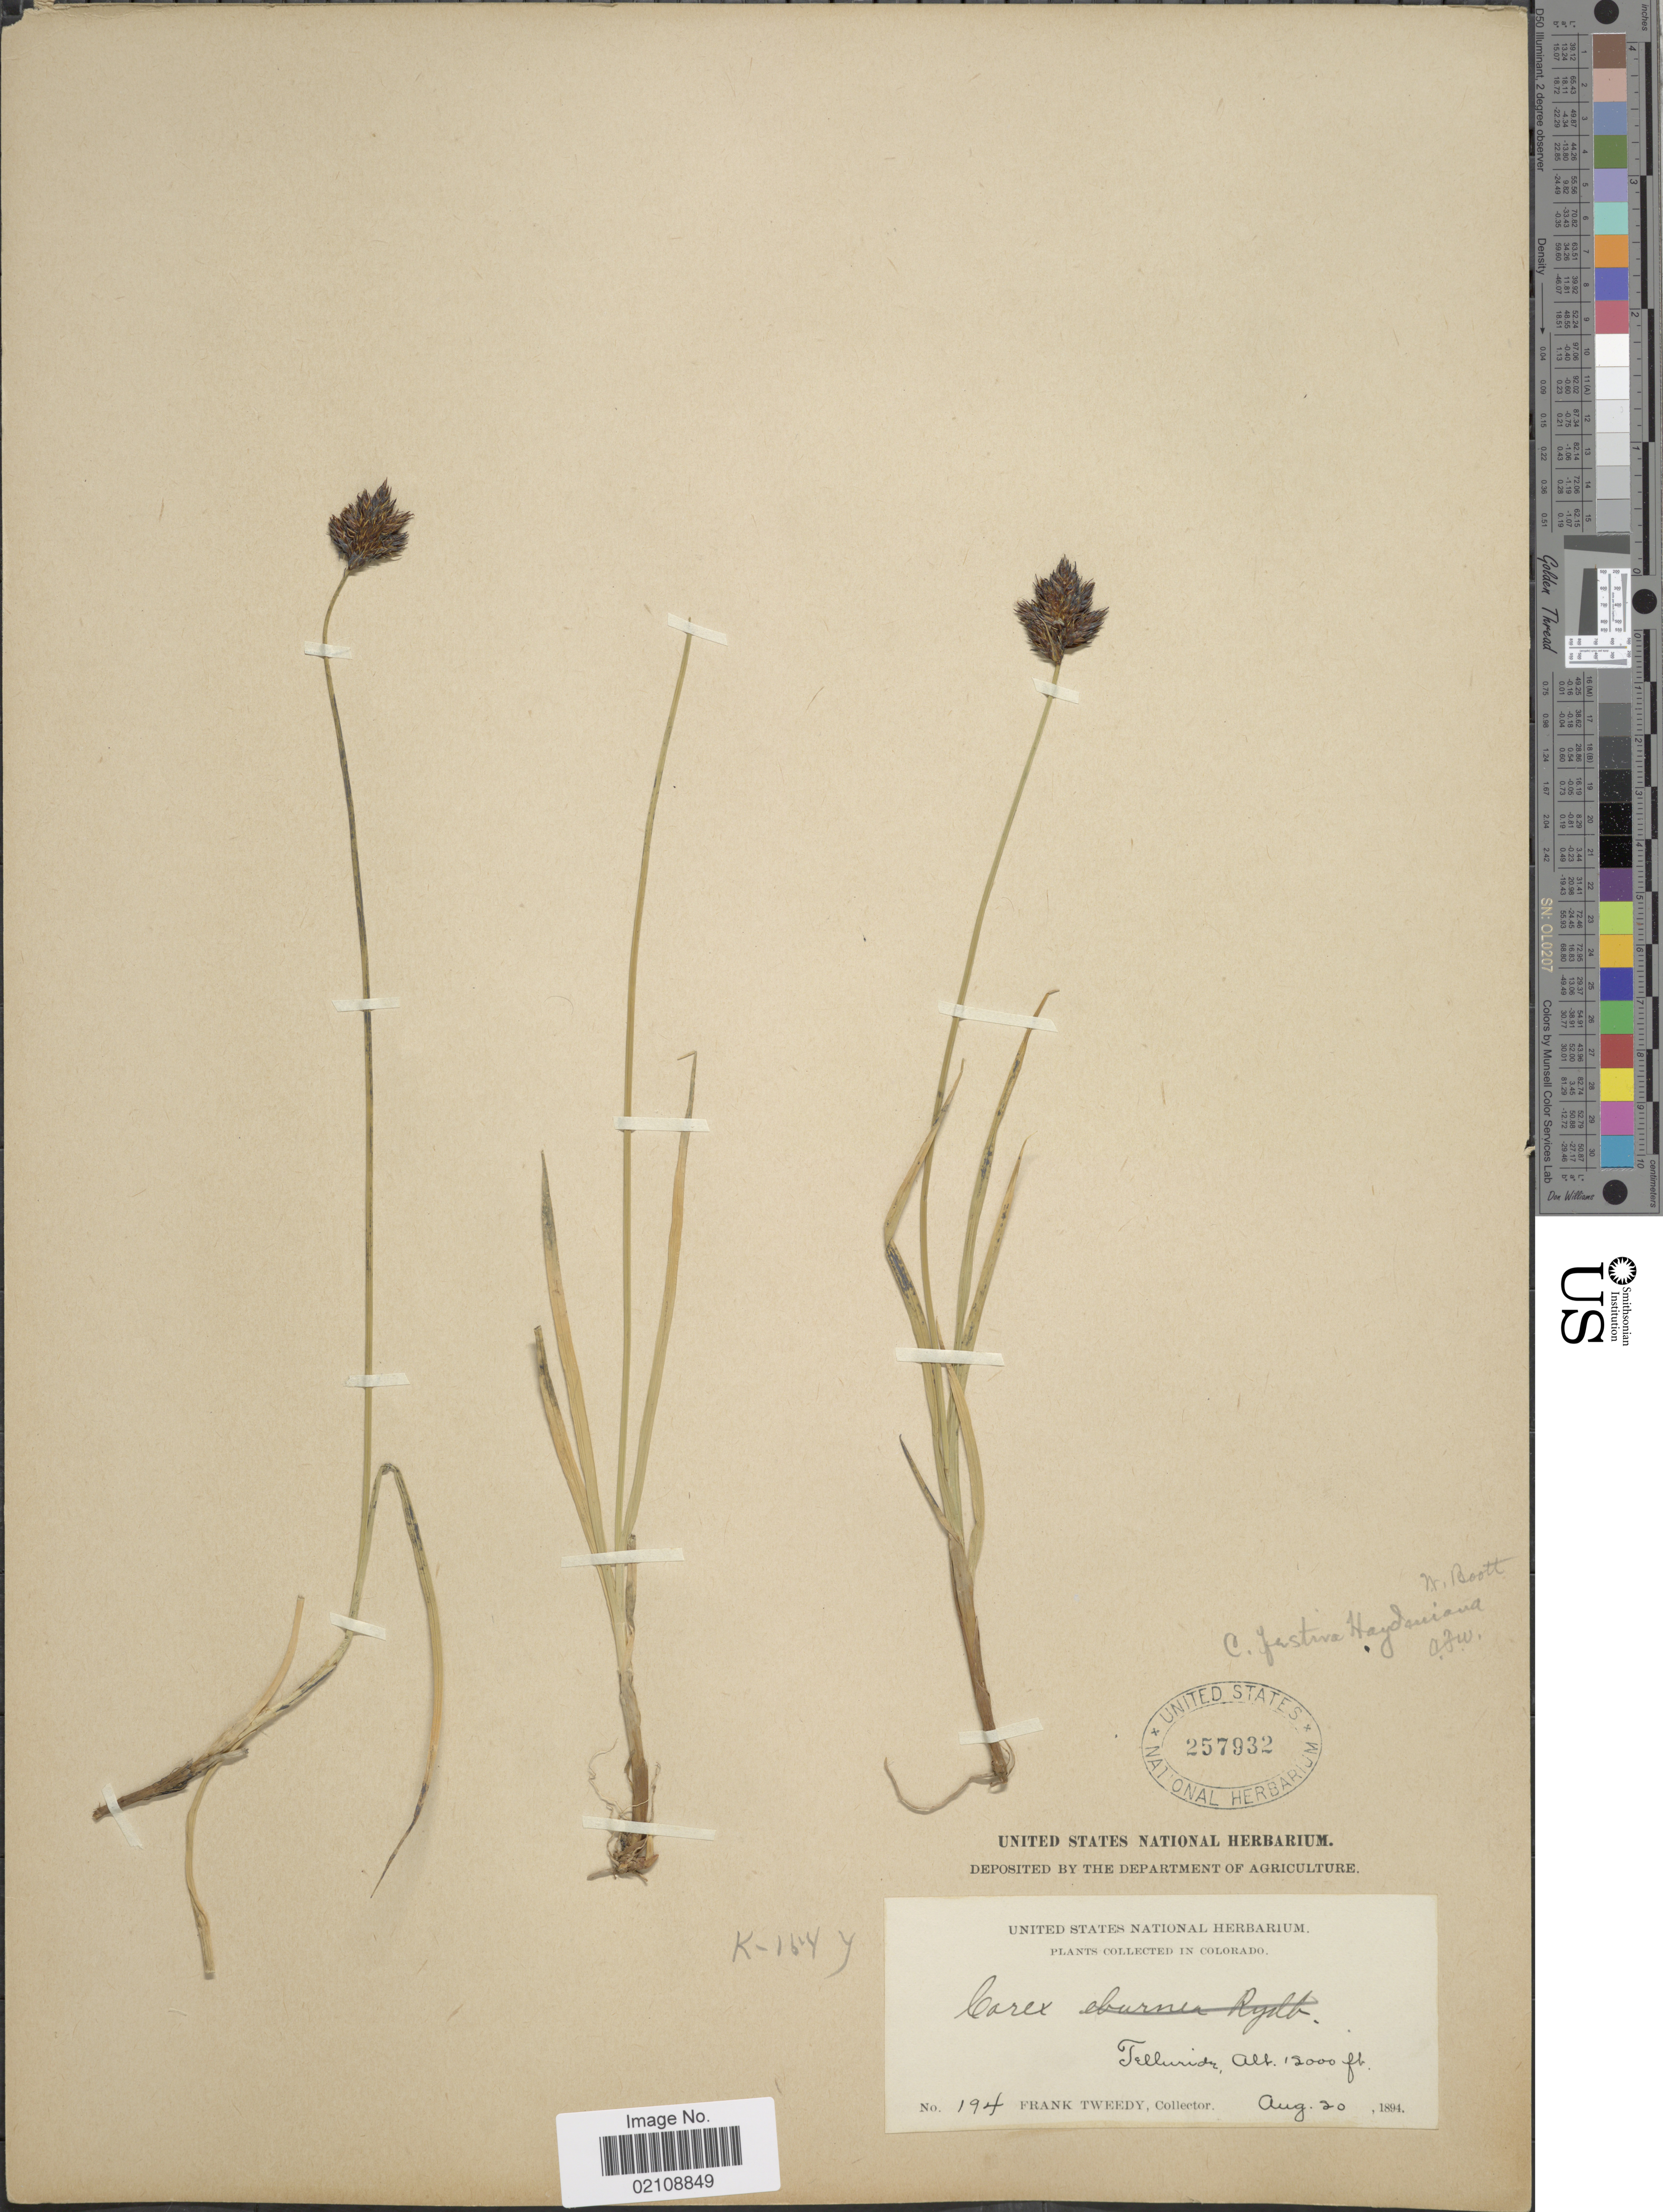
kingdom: Plantae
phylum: Tracheophyta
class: Liliopsida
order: Poales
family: Cyperaceae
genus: Carex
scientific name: Carex ebenea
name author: Rydb.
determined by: Strong, Mark T., (BOT), Smithsonian Institution - National Museum of Natural History (UNITED STATES)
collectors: F. Tweedy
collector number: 194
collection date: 1894-08-20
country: United States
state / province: Colorado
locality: Telluride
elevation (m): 3658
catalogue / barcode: US 257932